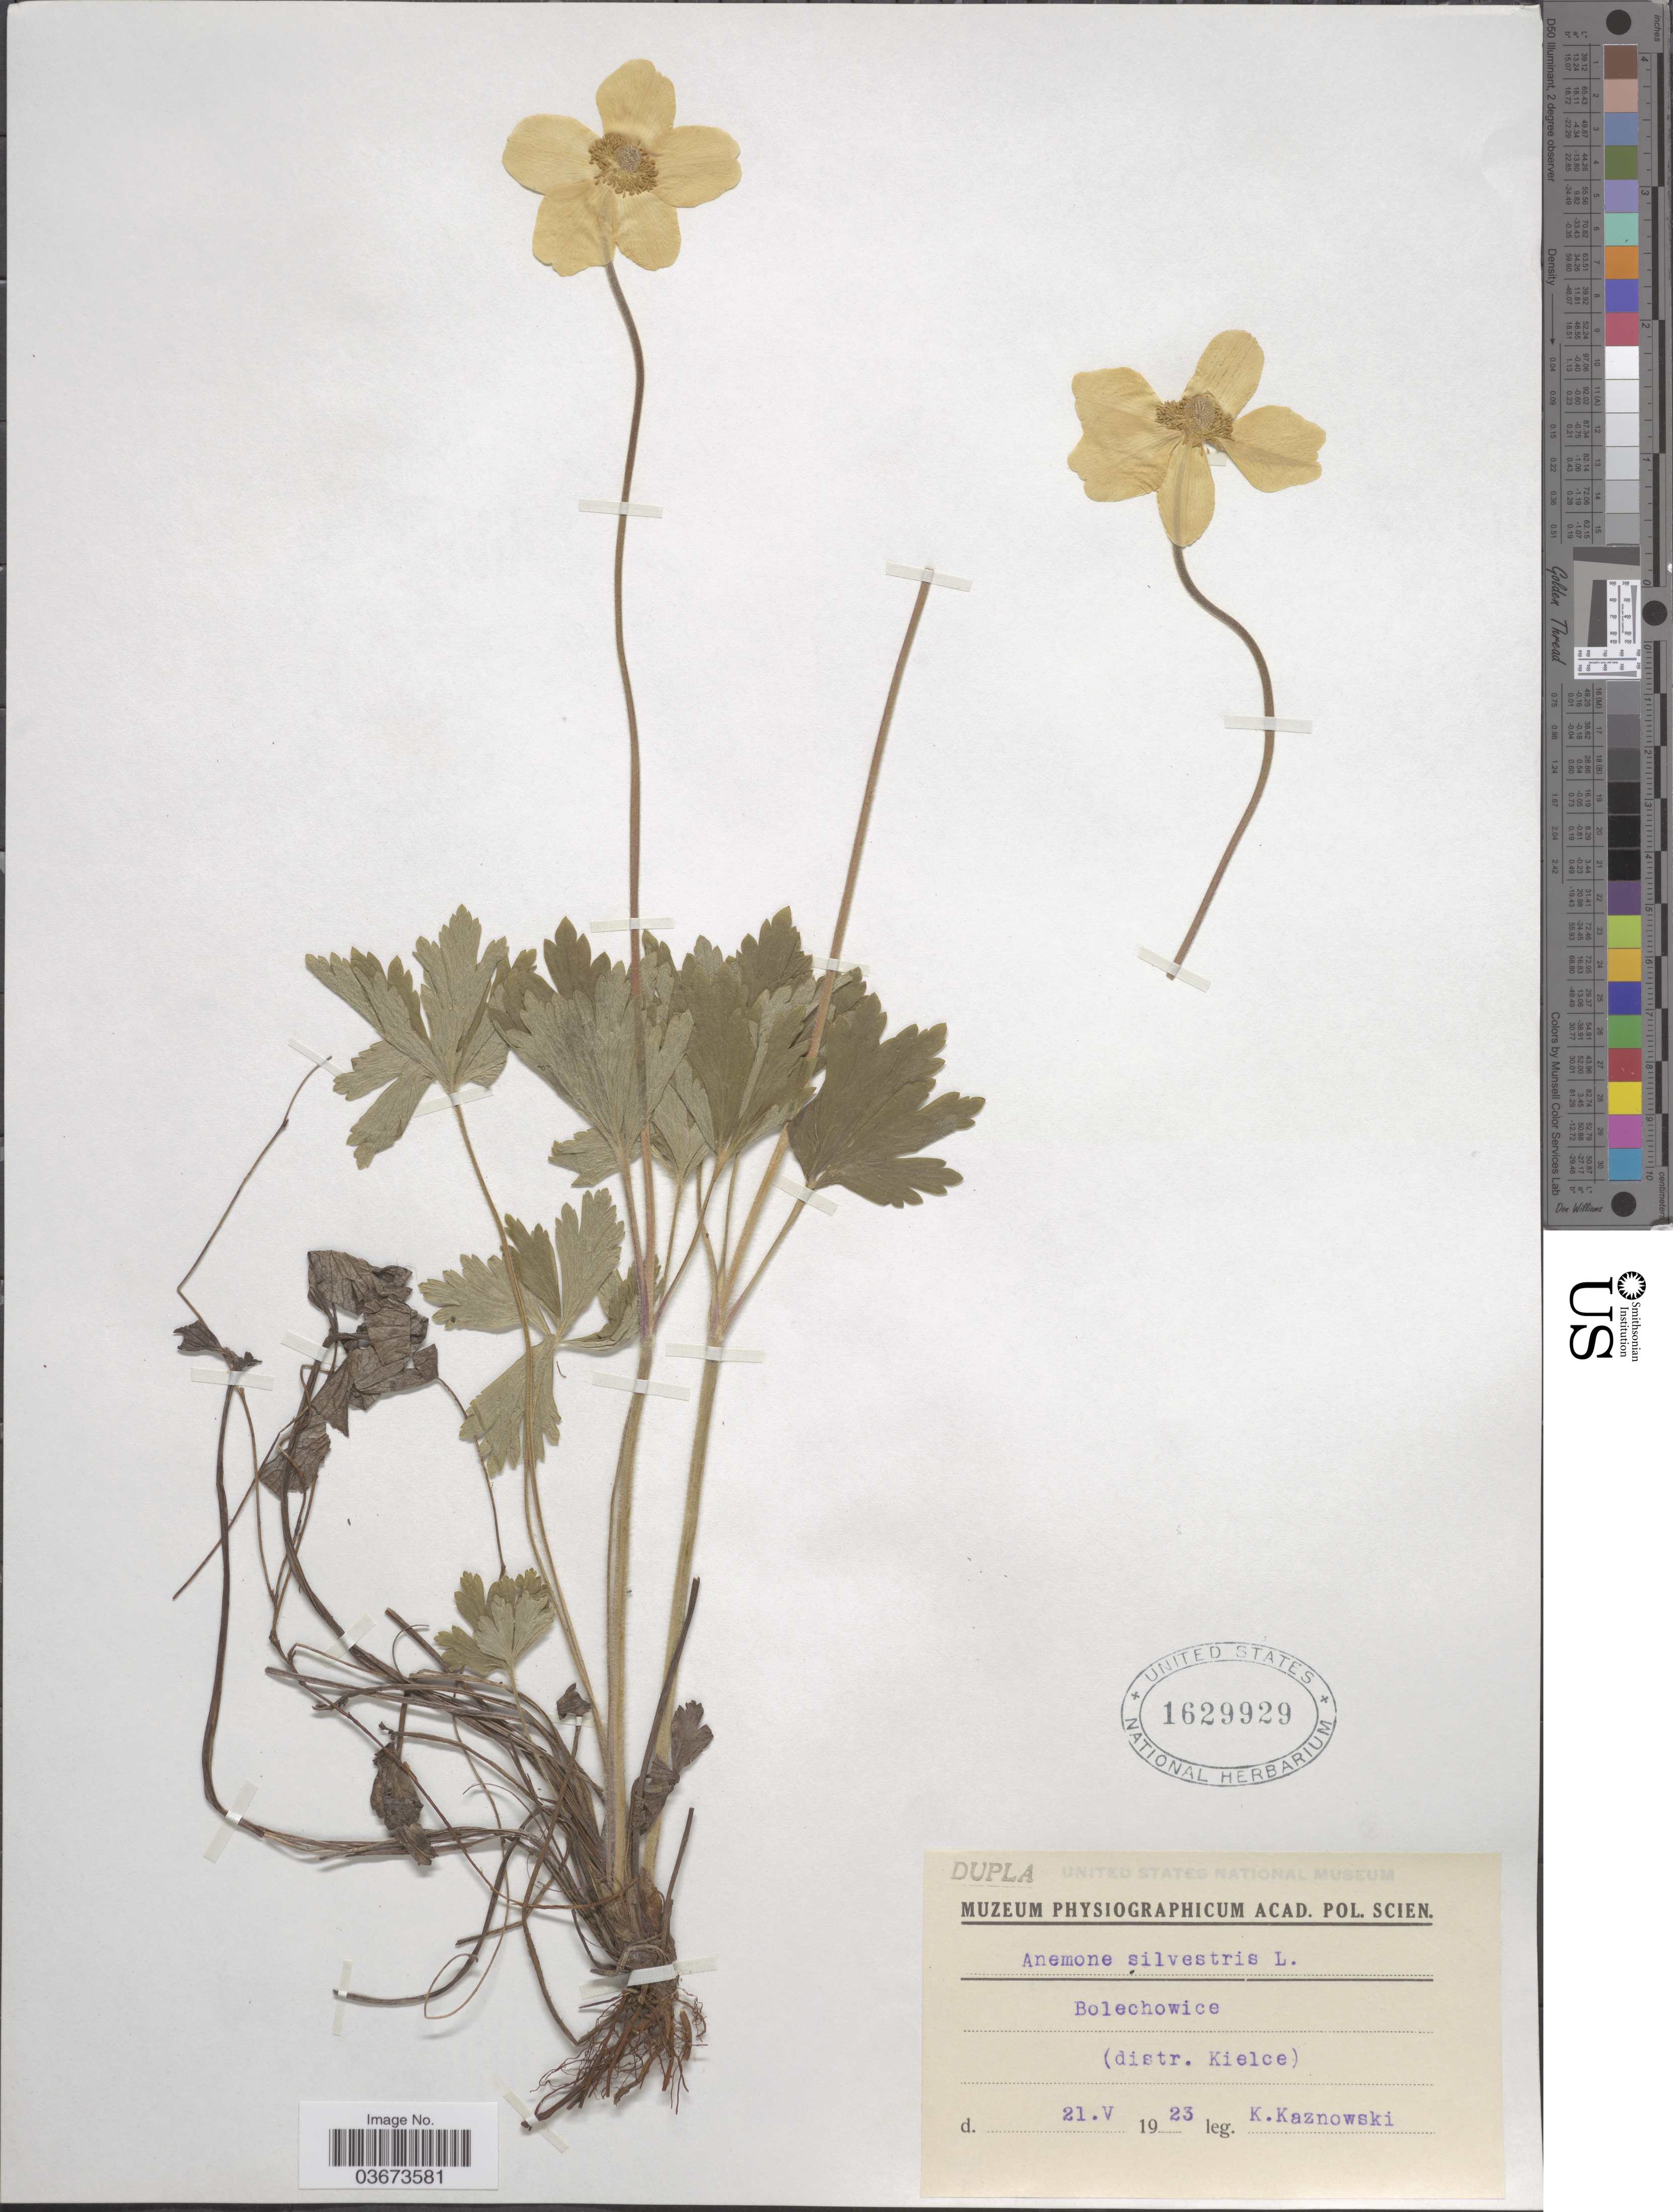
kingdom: Plantae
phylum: Tracheophyta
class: Magnoliopsida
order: Ranunculales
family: Ranunculaceae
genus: Anemone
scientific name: Anemone sylvestris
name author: L.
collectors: K. Kaznowski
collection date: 1923-05-21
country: Poland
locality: Bolechowice (distr. Kielce).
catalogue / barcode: US 1629929